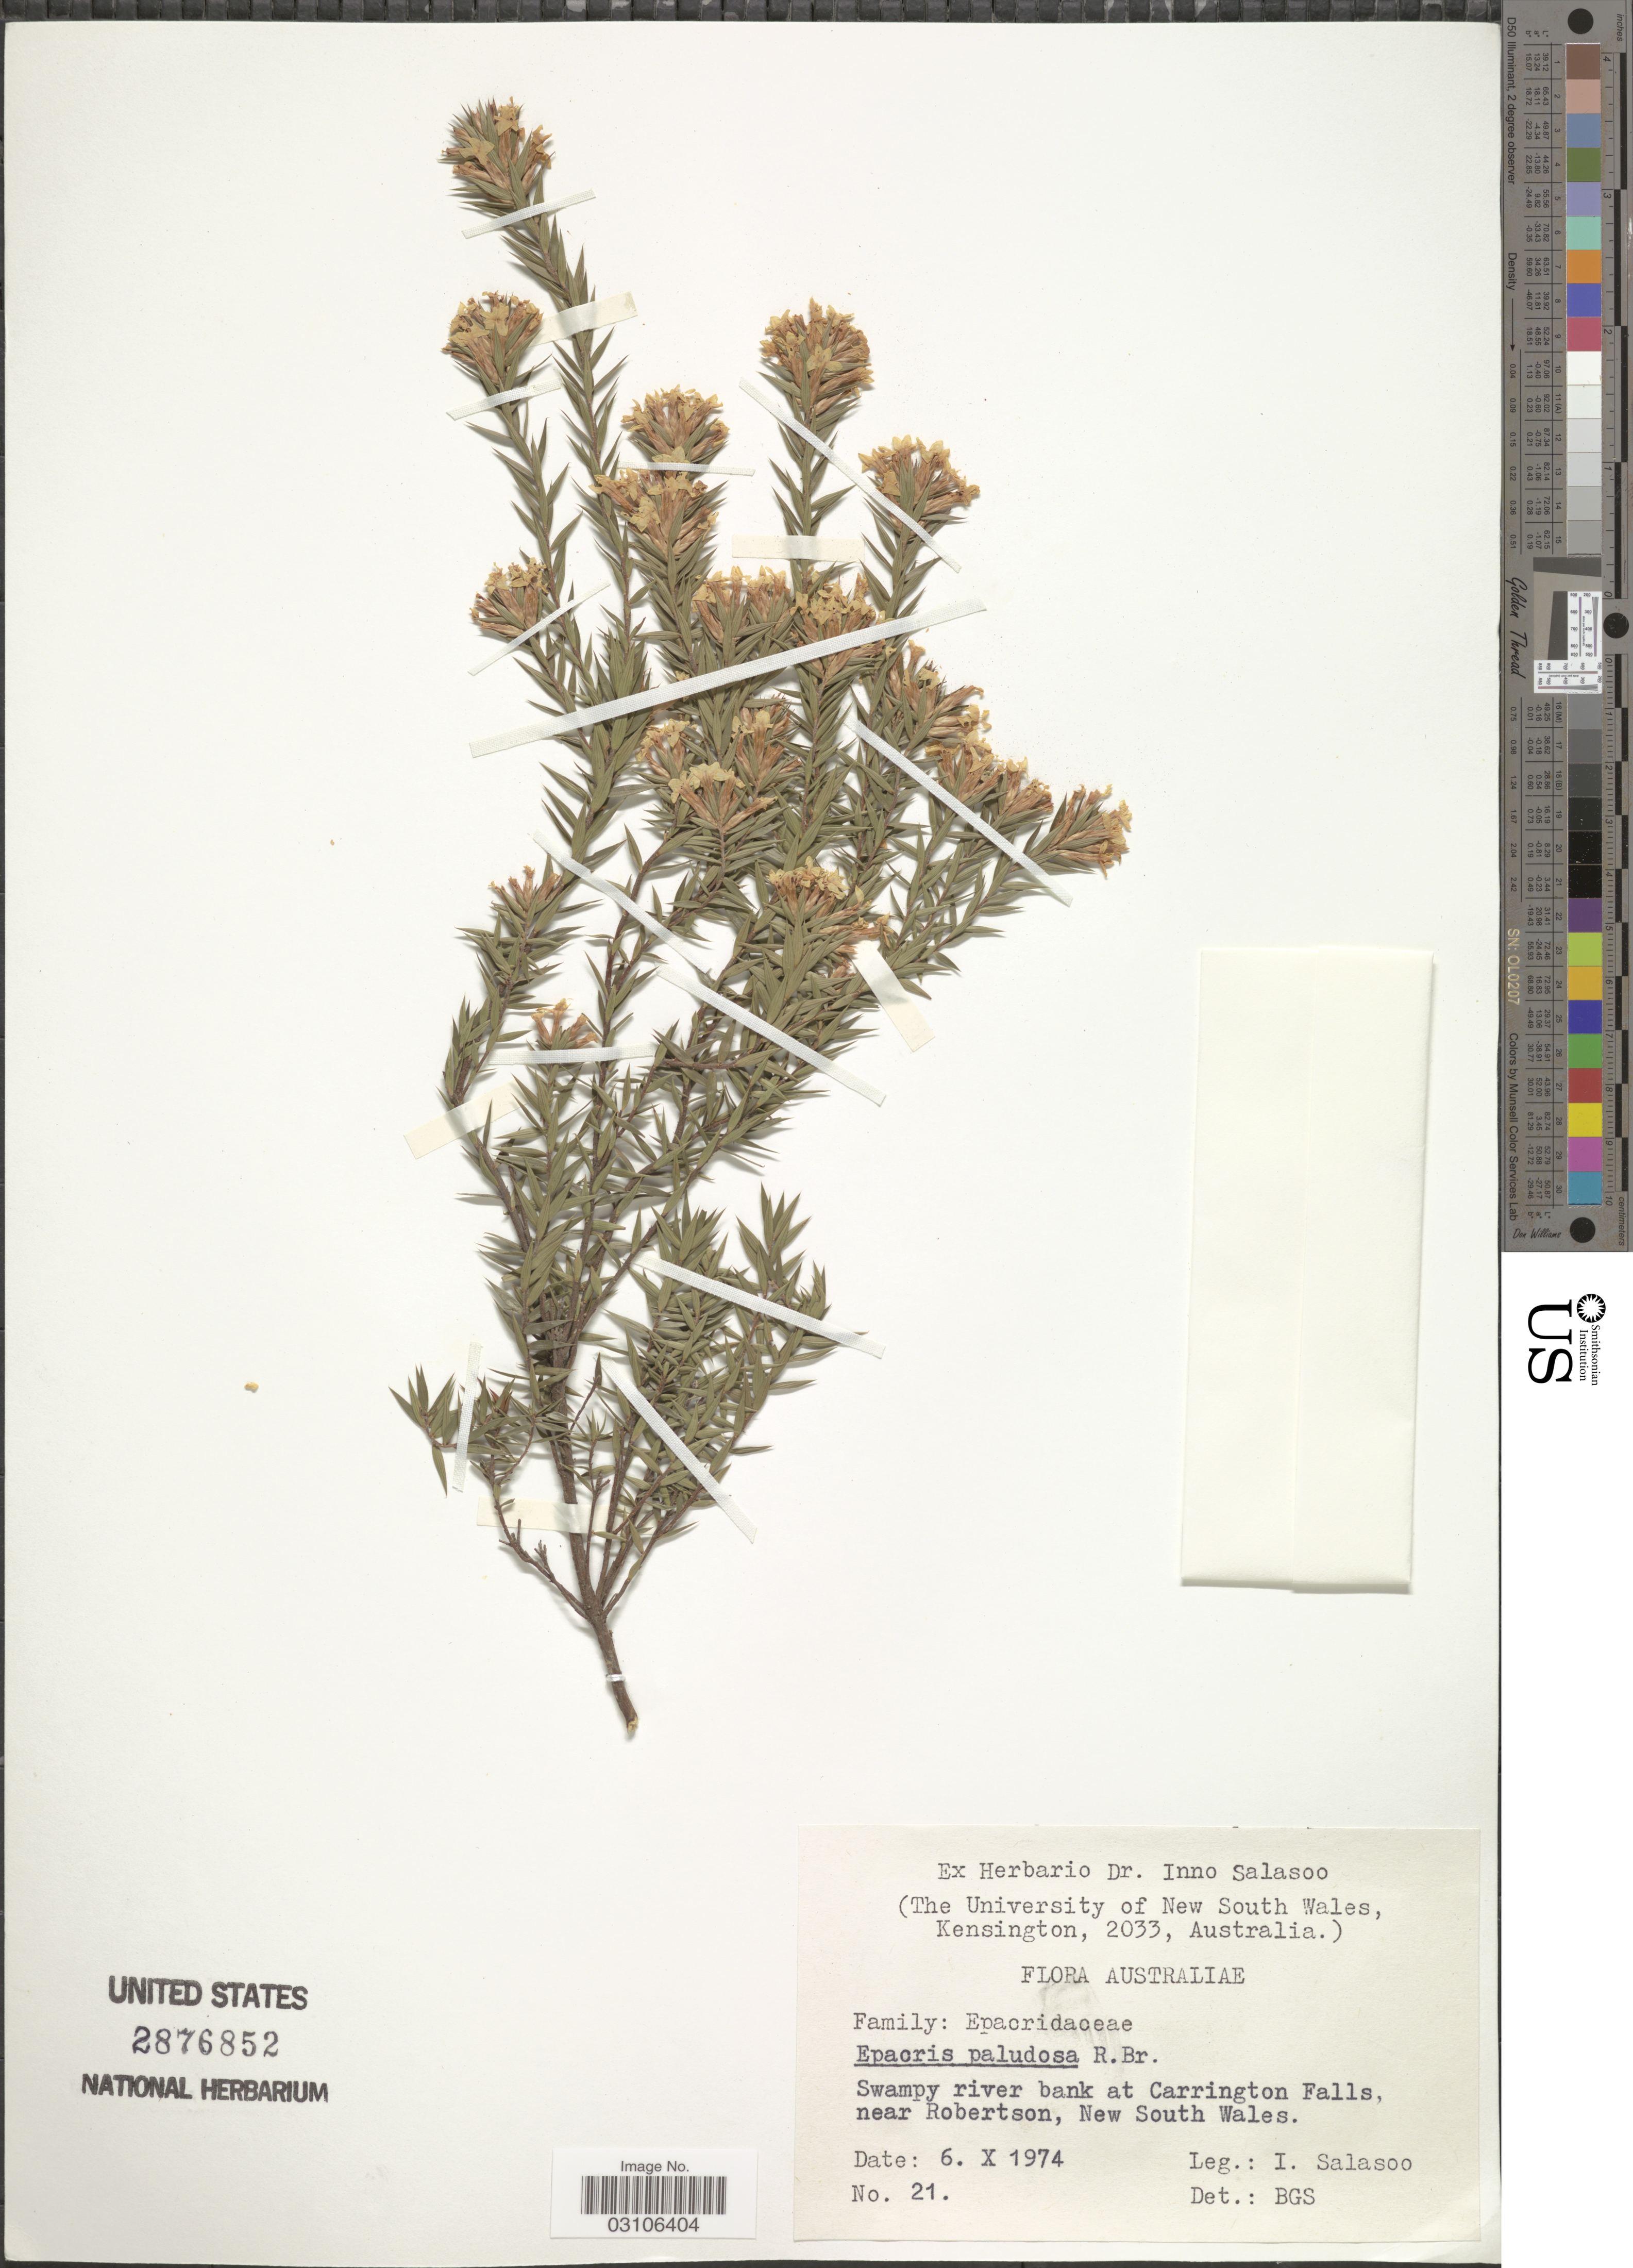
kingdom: Plantae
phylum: Tracheophyta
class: Magnoliopsida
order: Ericales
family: Ericaceae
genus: Epacris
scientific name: Epacris paludosa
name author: R. Br.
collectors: I. Salasoo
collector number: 21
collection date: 1974-10-06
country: Australia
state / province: New South Wales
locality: Swampy river bank at Carrington Falls, near Robertson.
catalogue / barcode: US 2876852